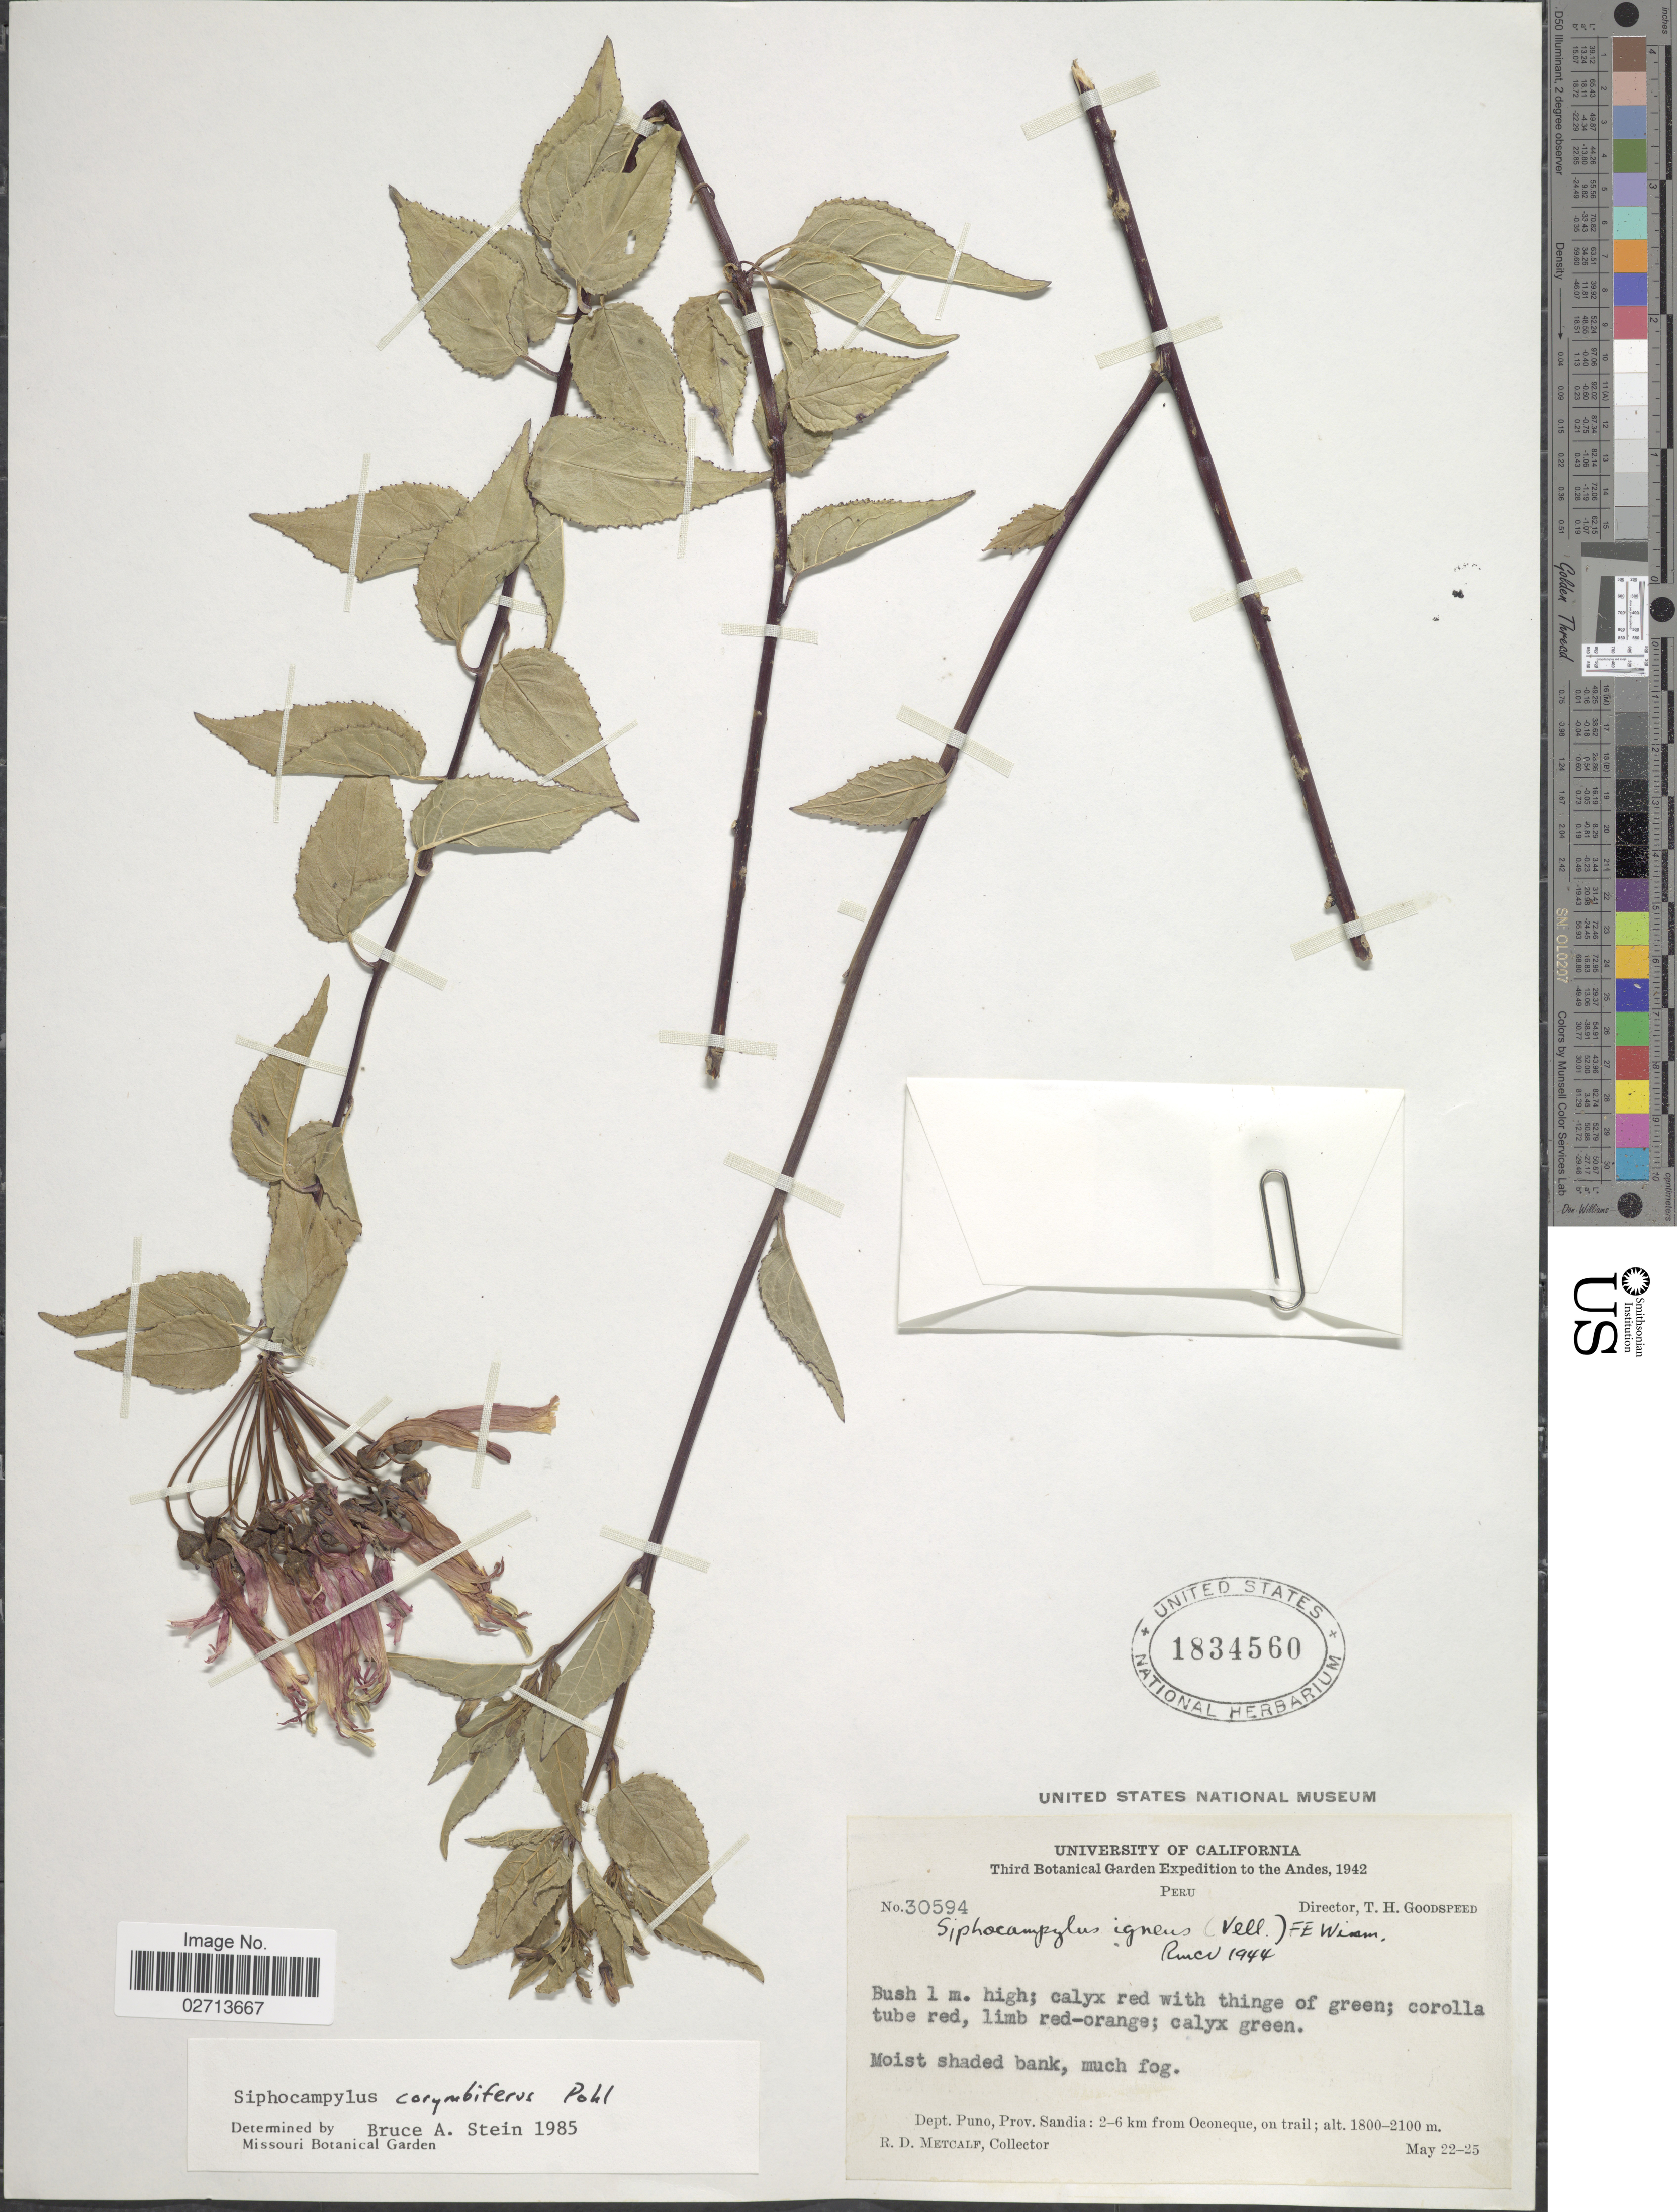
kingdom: Plantae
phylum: Tracheophyta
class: Magnoliopsida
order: Asterales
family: Campanulaceae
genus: Siphocampylus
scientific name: Siphocampylus corymbiferus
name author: Pohl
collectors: R. D. Metcalf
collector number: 30594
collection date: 1942-05-22/1942-05-25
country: Peru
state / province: Puno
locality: Andes, Prov. Sandia: 2-6 km from Oconeque, on trail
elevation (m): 1800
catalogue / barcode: US 1834560